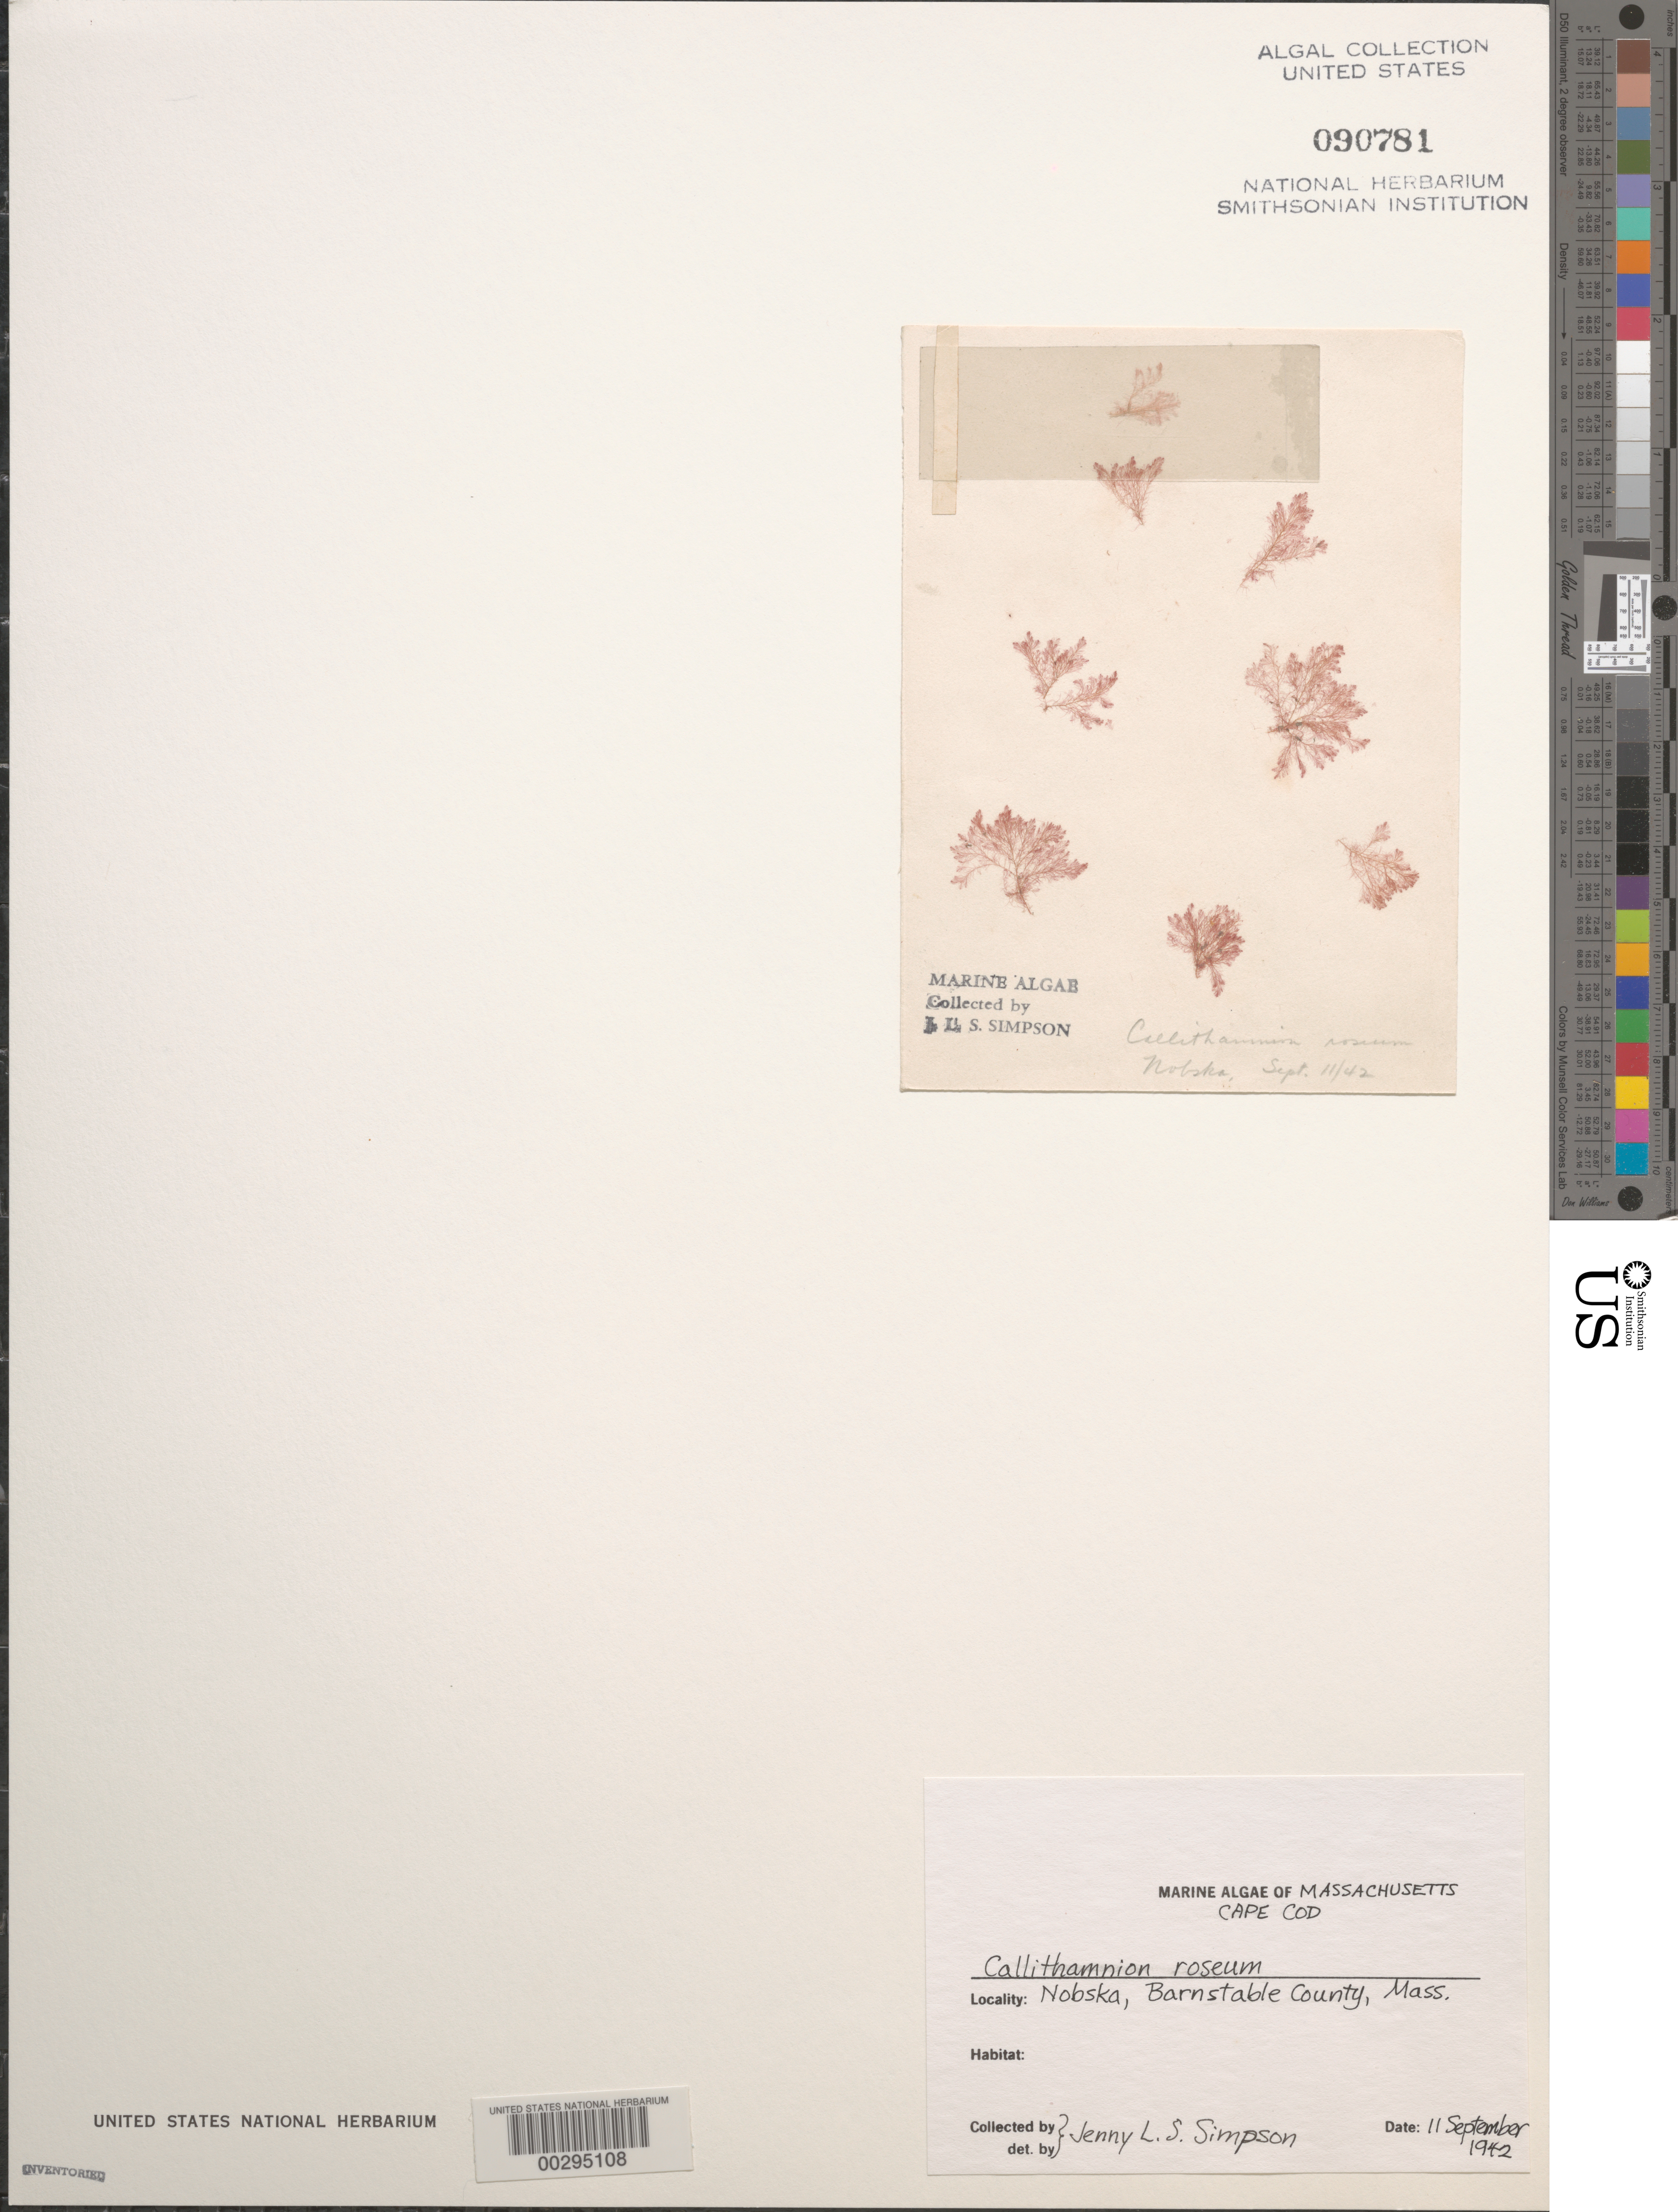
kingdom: Plantae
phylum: Rhodophyta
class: Florideophyceae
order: Ceramiales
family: Callithamniaceae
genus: Gaillona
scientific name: Gaillona rosea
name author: (Roth) A. Athanasiadis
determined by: Algae name updating Project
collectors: J. Simpson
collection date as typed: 11 Sep 1942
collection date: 1942-09-11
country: United States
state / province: Massachusetts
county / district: Barnstable County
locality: Nobska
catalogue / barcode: US 90781